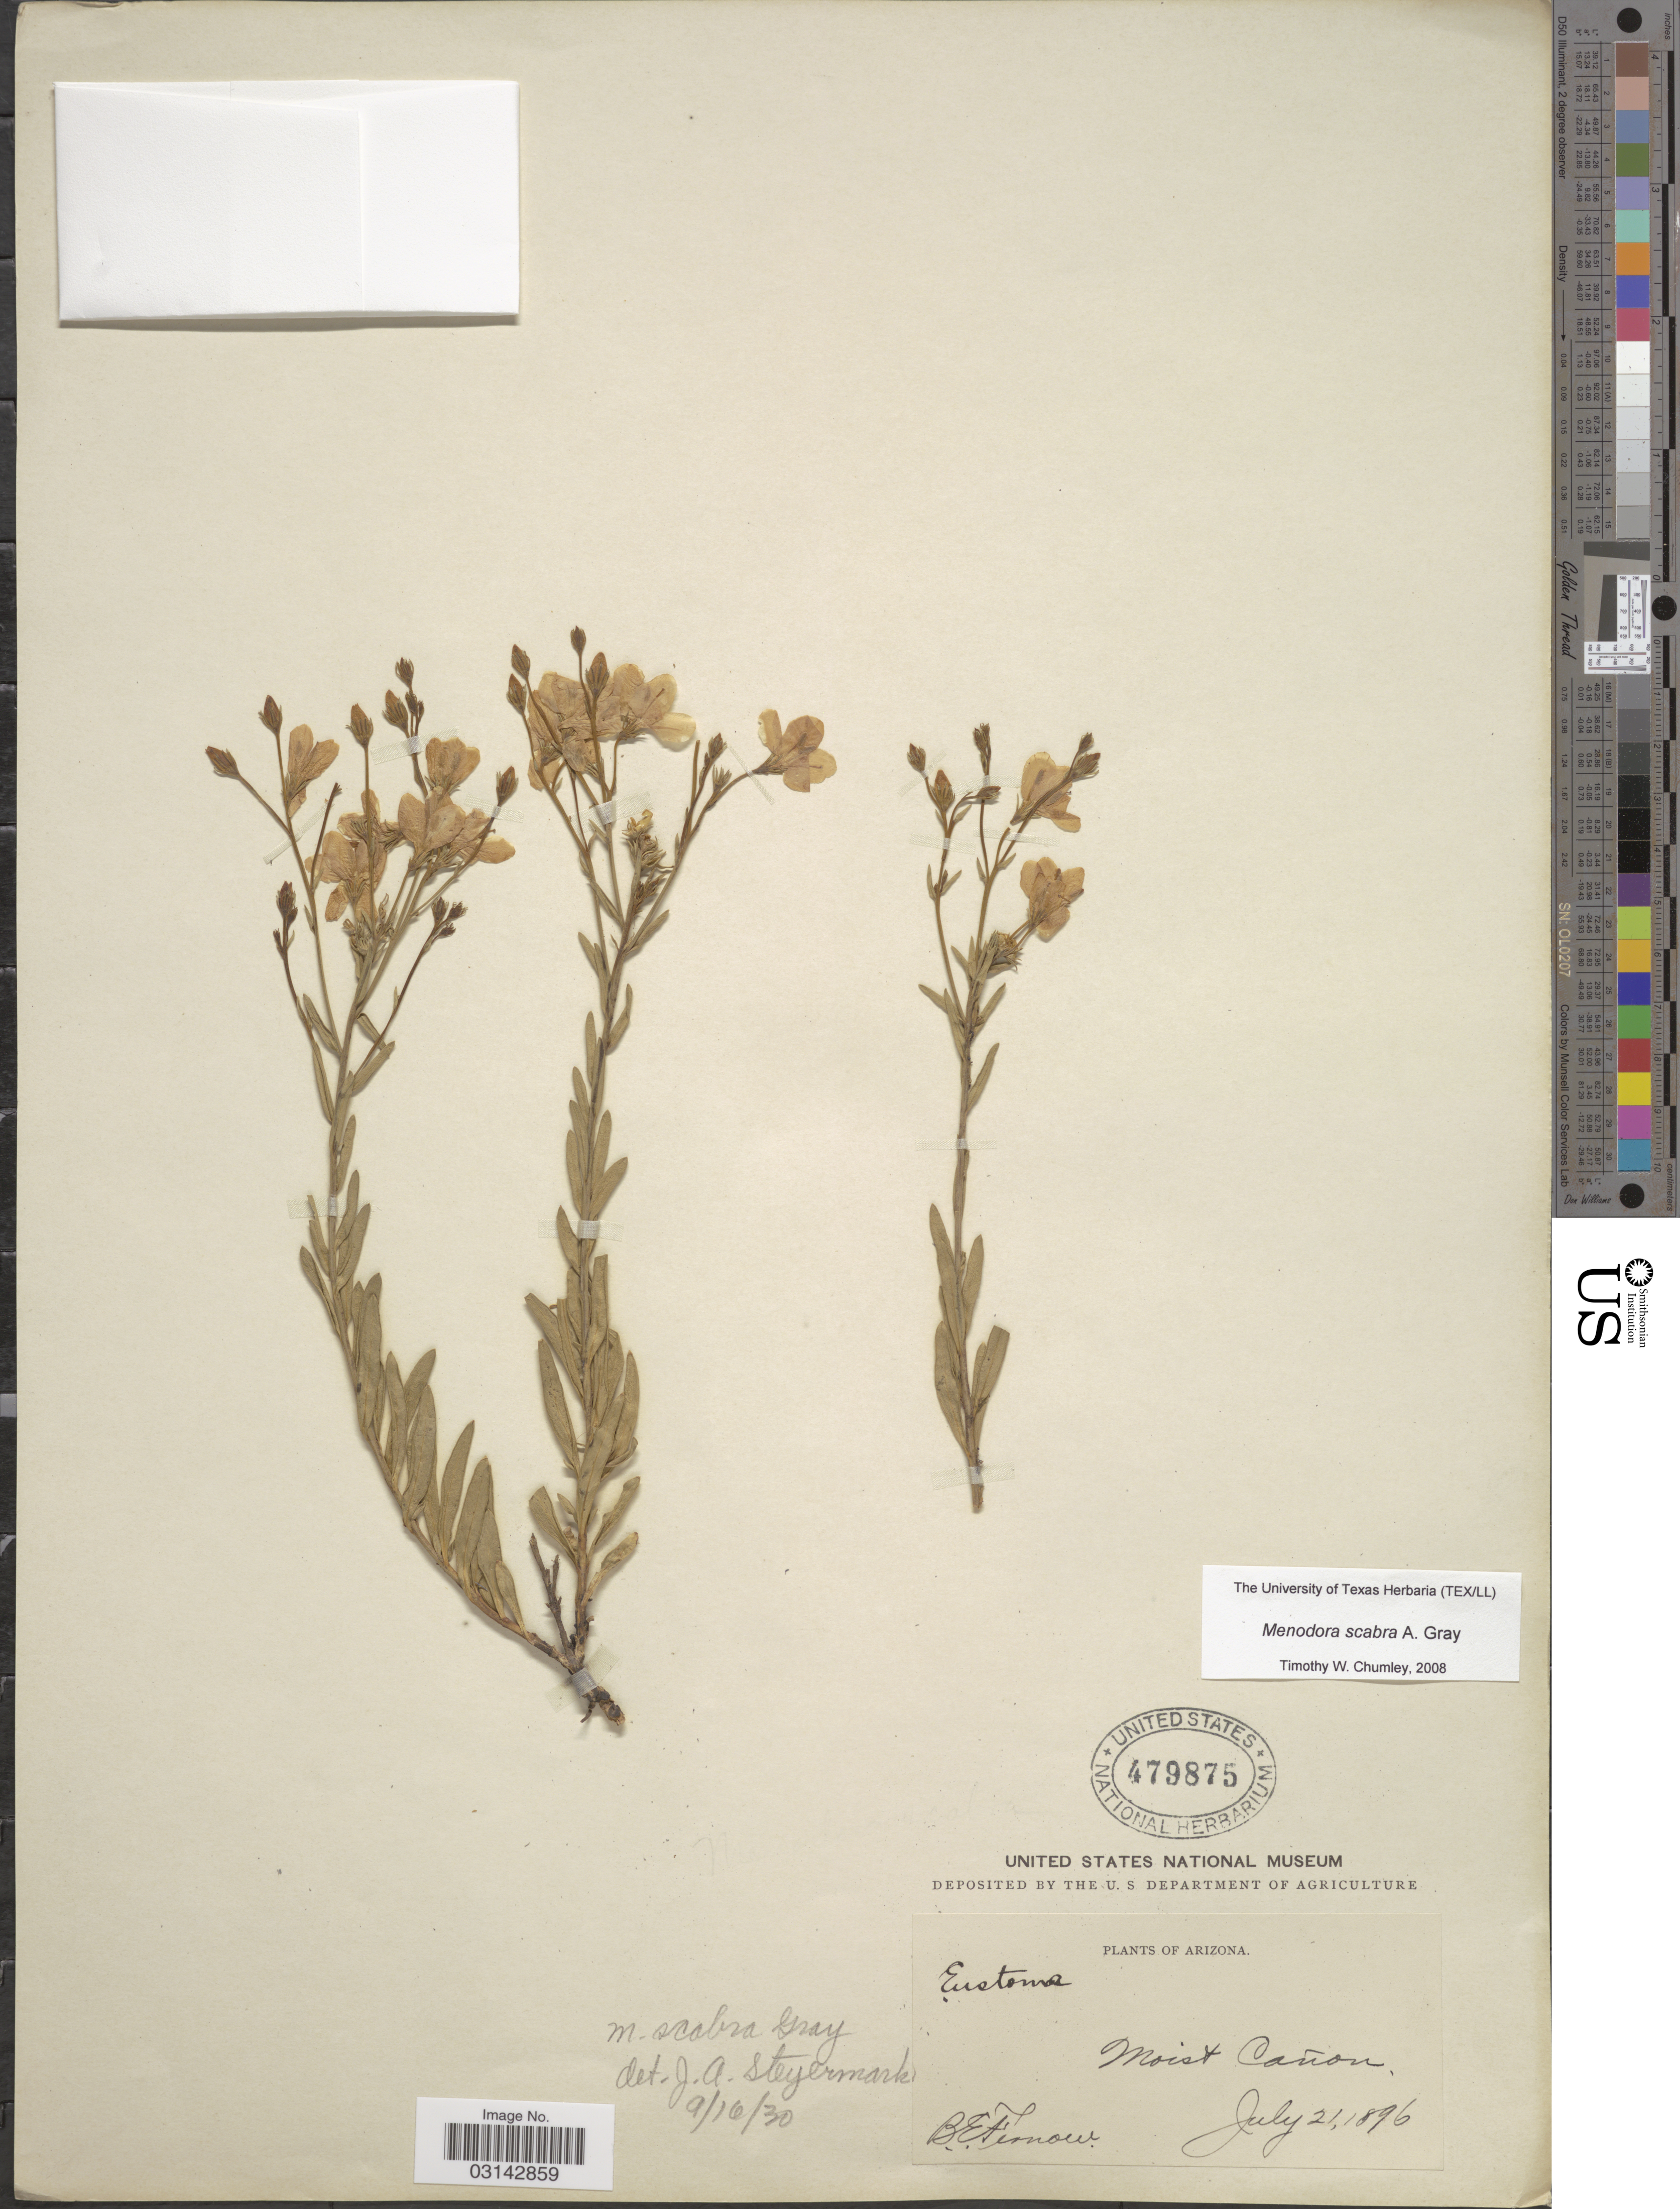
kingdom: Plantae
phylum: Tracheophyta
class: Magnoliopsida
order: Lamiales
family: Oleaceae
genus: Menodora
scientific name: Menodora scabra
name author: A. Gray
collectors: B. Fernow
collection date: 1896-07-21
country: United States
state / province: Arizona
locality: Moist Cañon.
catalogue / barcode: US 479875